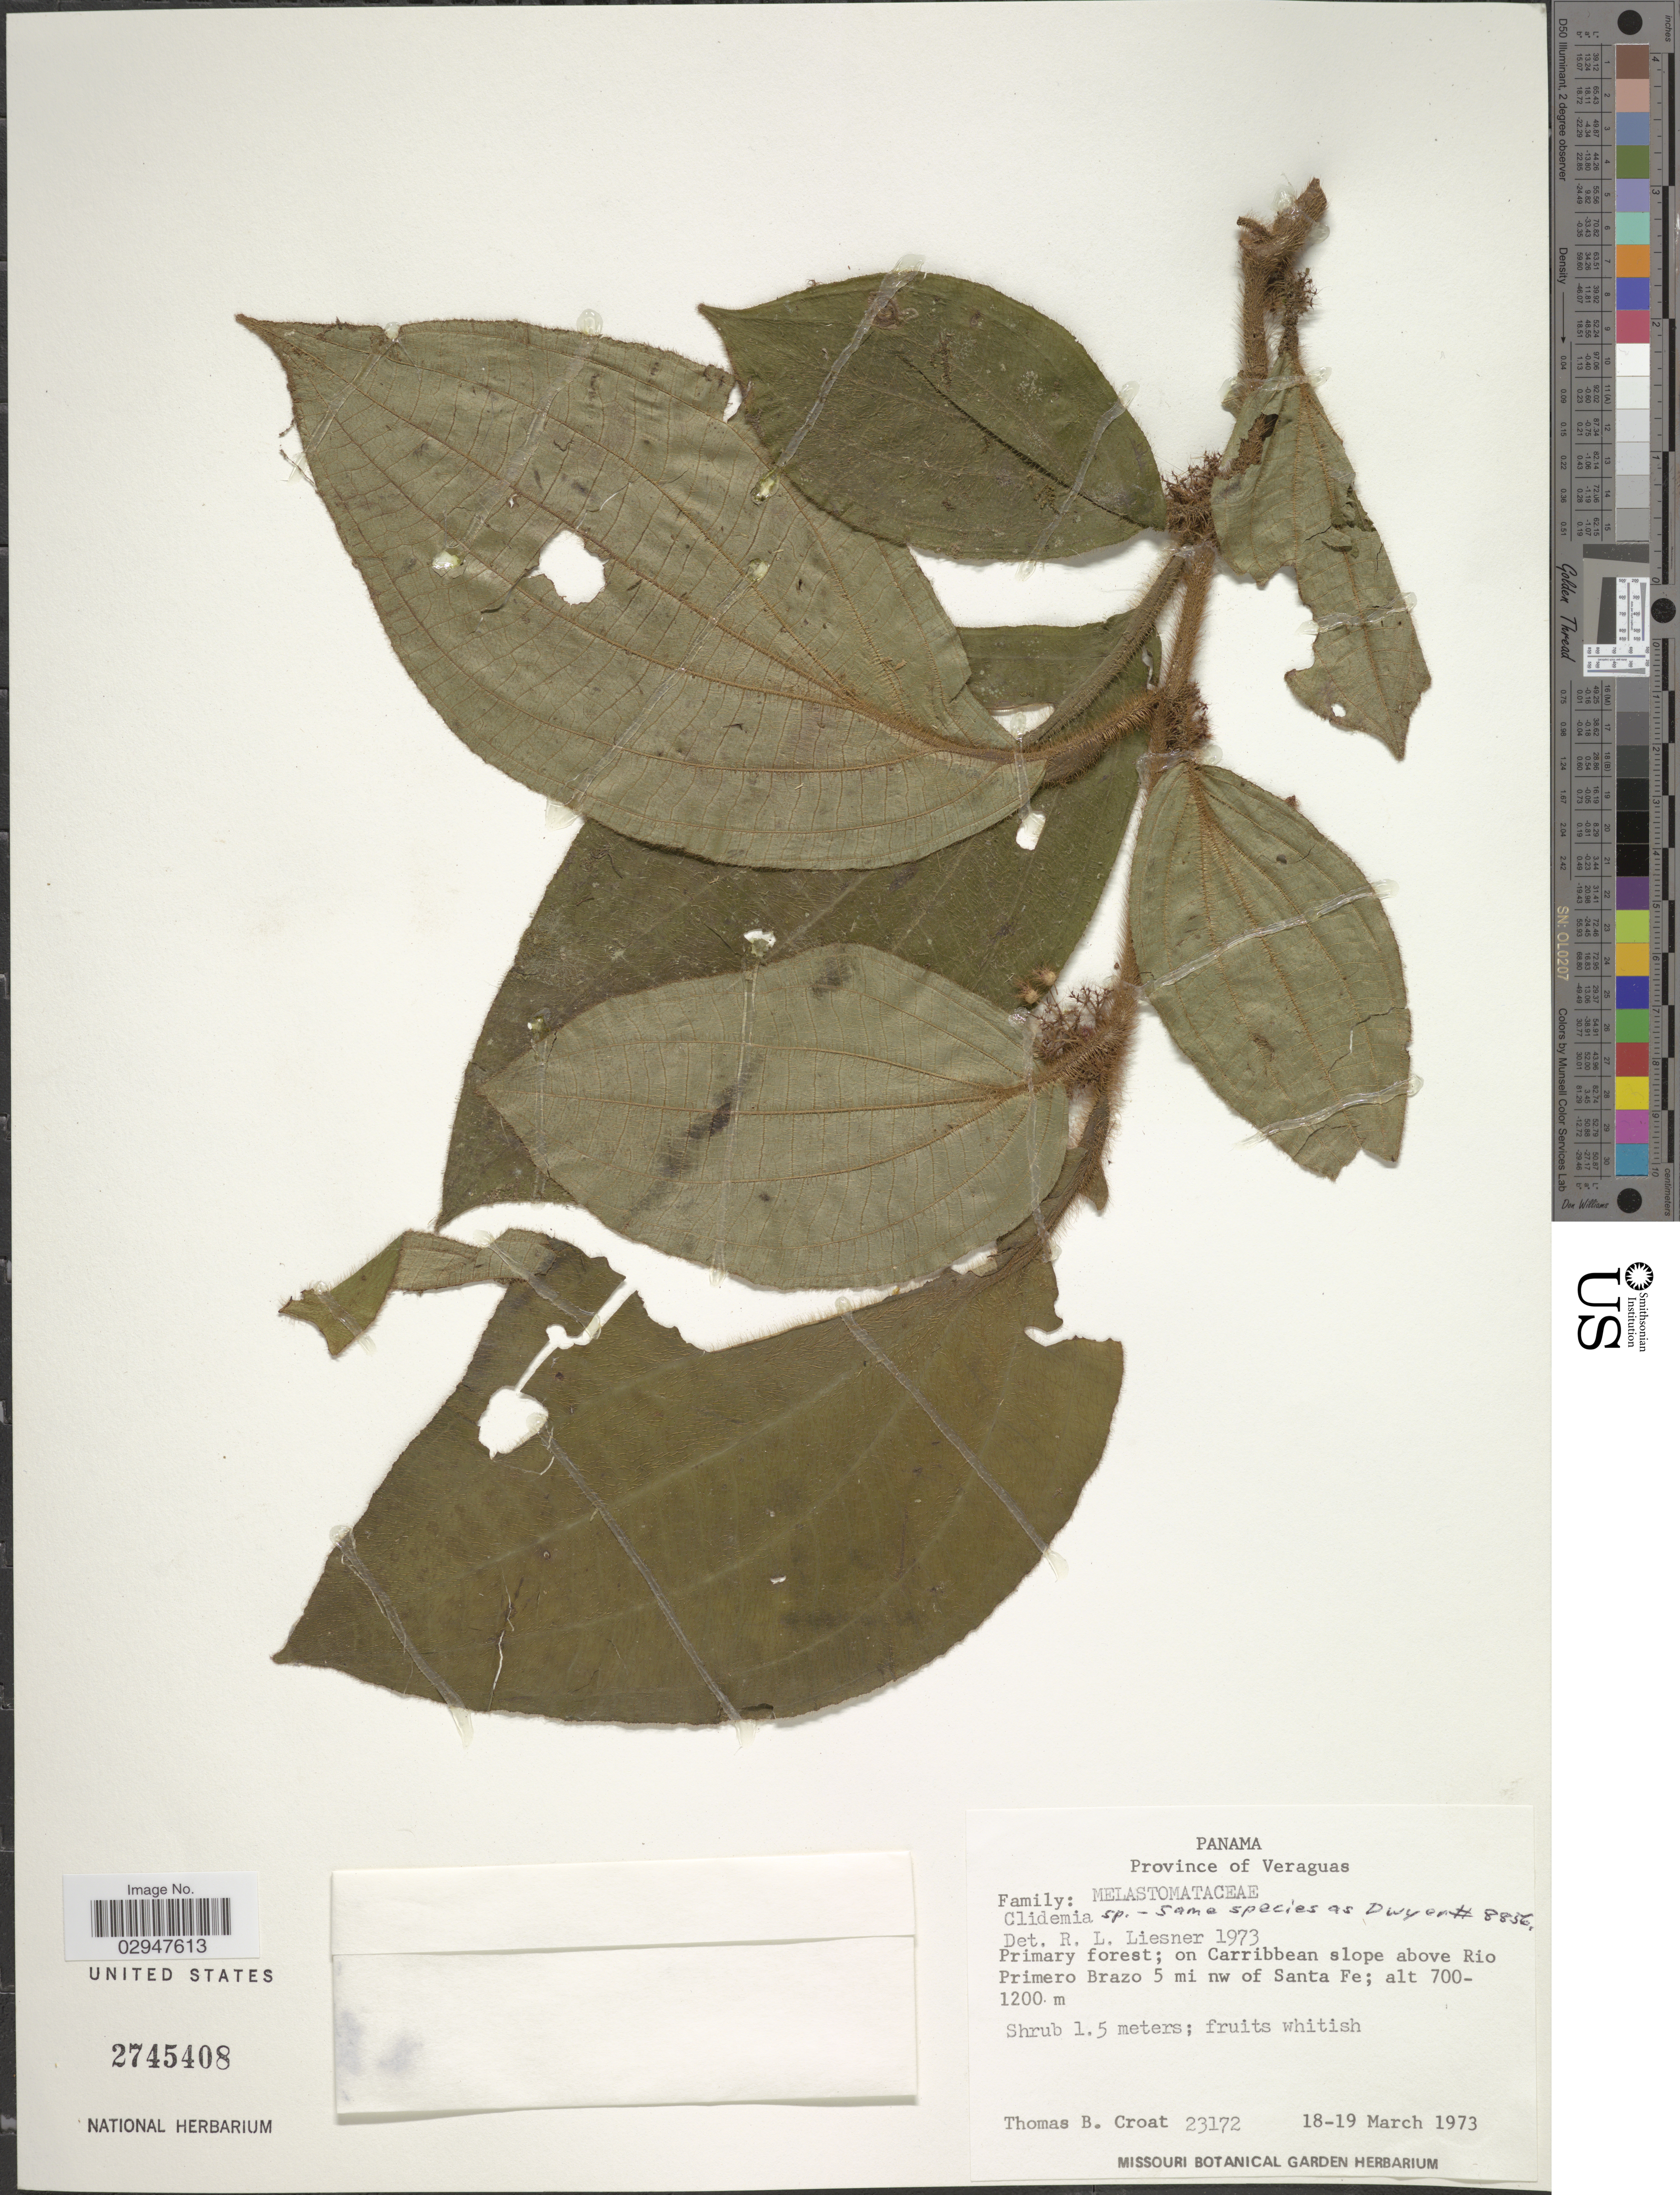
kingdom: Plantae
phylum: Tracheophyta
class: Magnoliopsida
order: Myrtales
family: Melastomataceae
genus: Clidemia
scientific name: Clidemia collina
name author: Gleason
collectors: T. B. Croat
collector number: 23172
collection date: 1973-03-18/1973-03-19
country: Panama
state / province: Veraguas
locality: On Caribbean slope above Rio Primero Brazo 5 mi nw of Santa Fe.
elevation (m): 700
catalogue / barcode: US 2745408